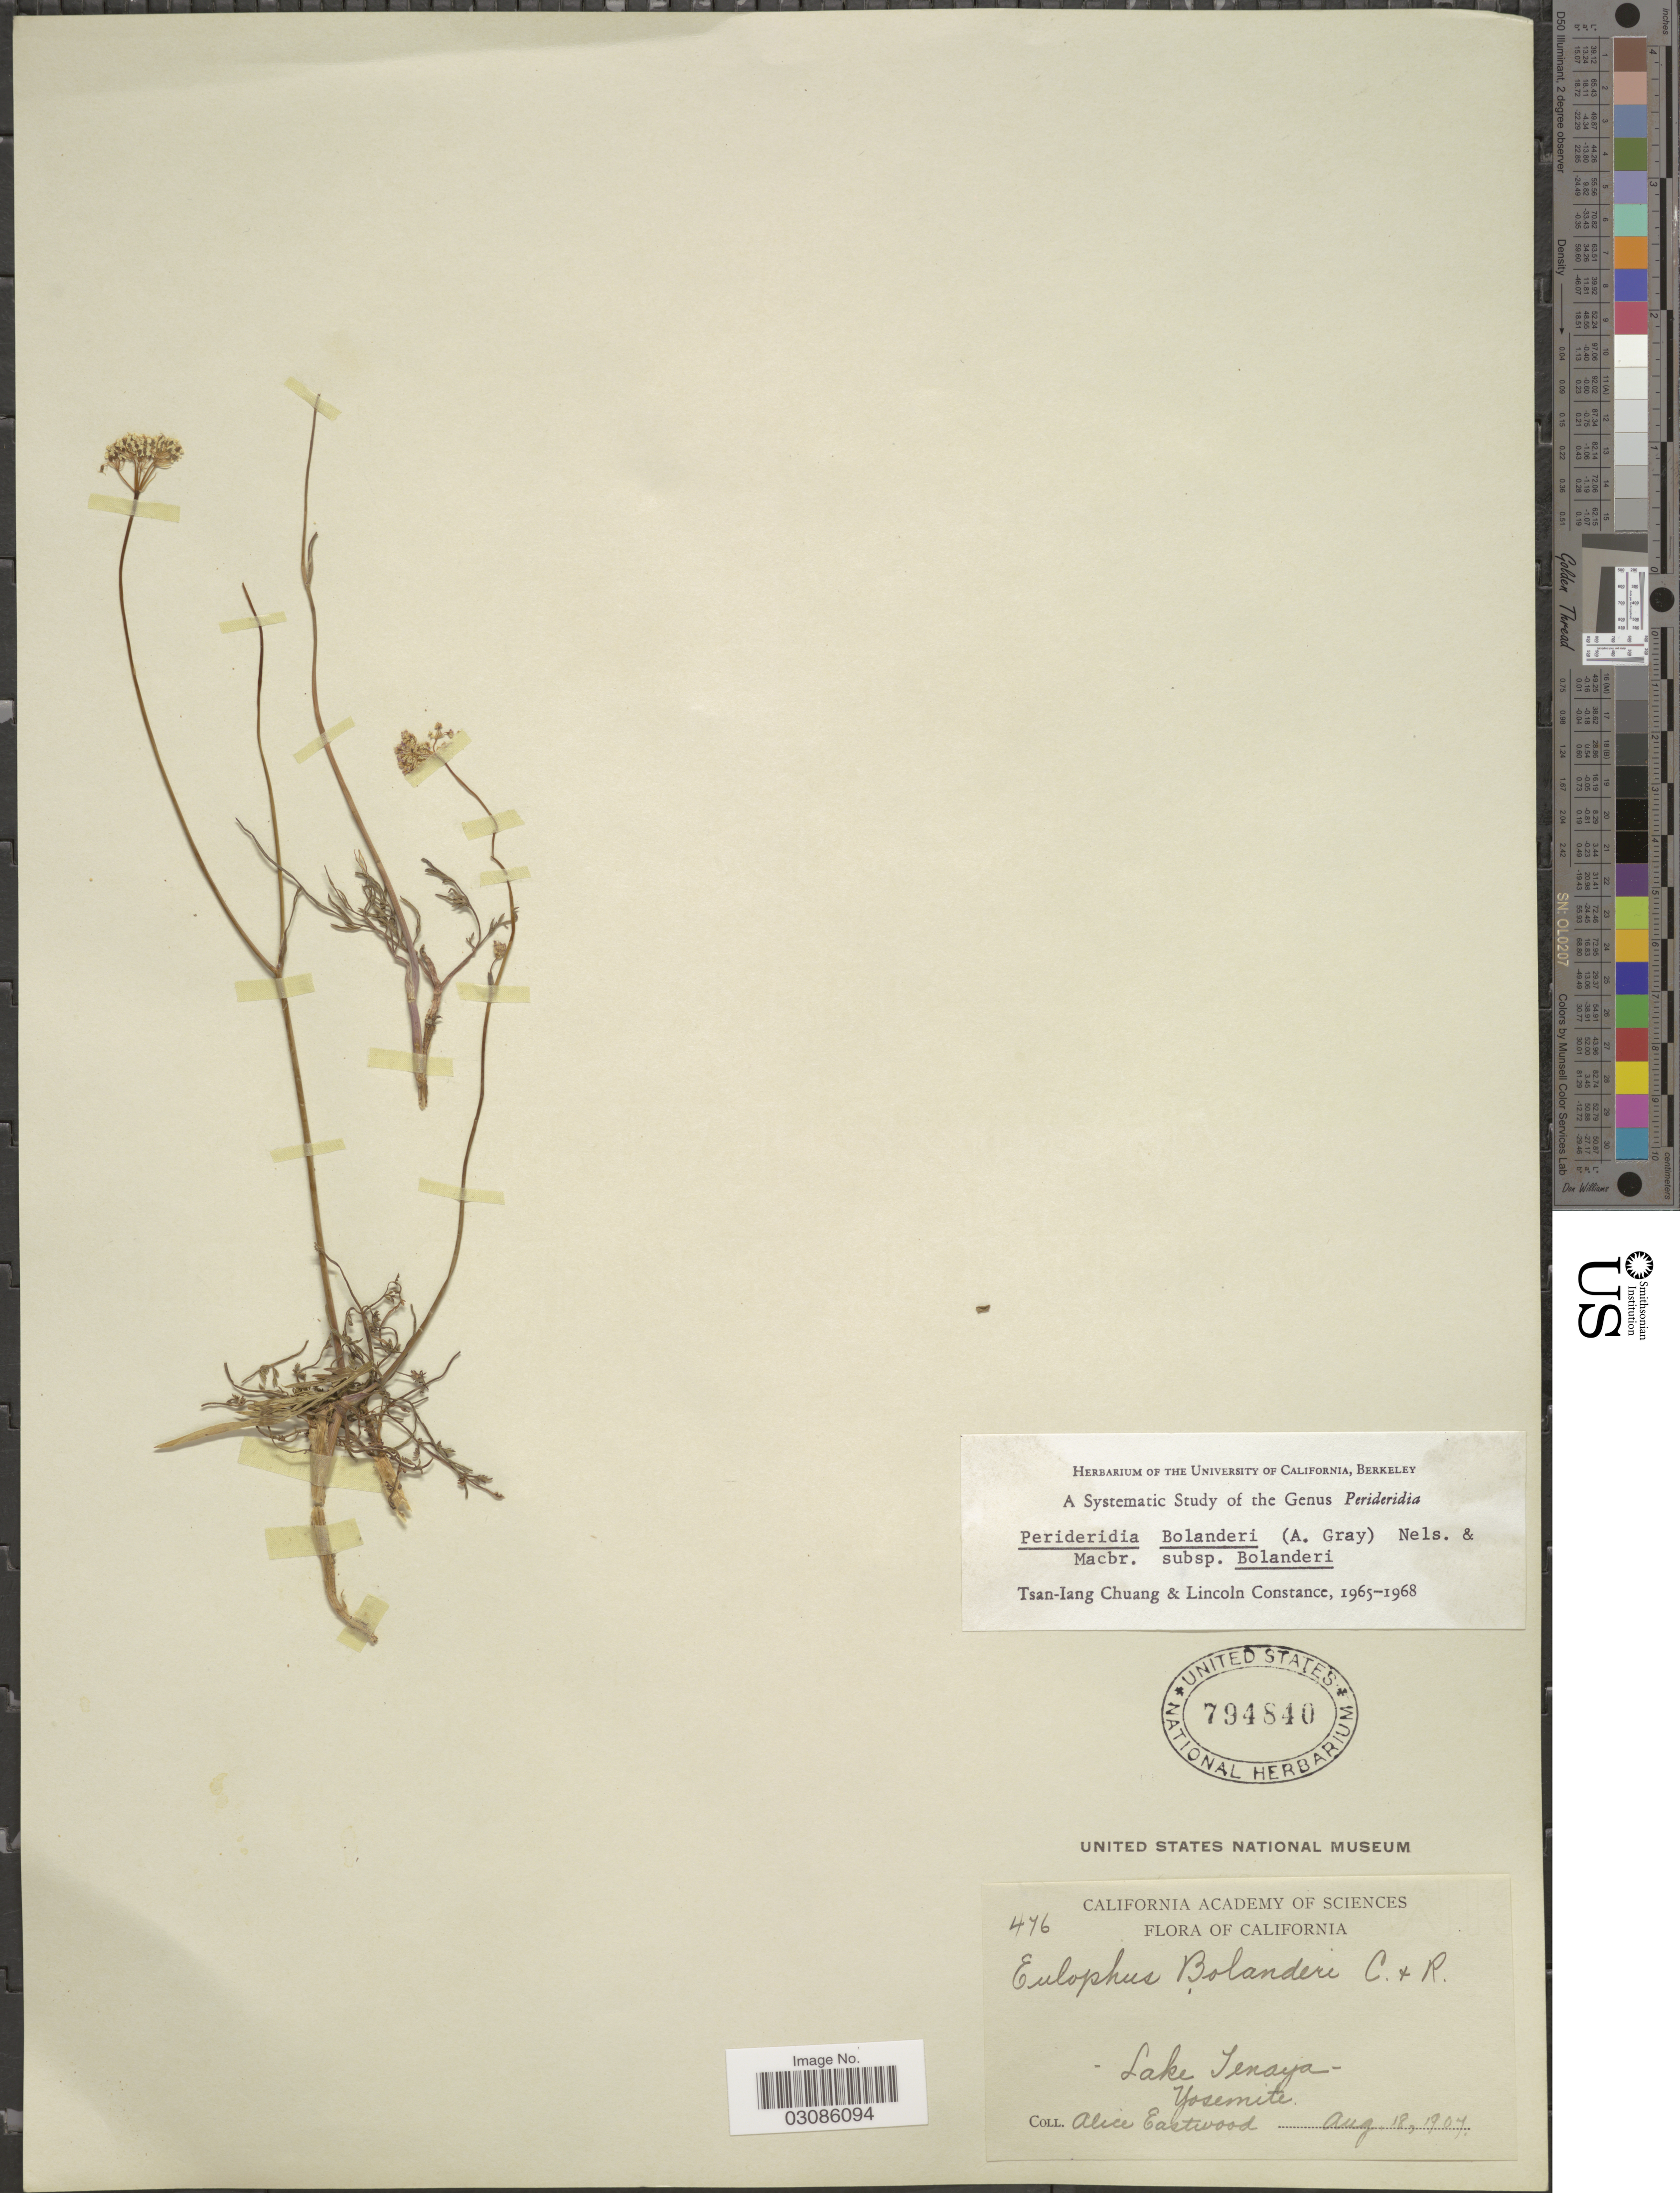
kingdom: Plantae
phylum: Tracheophyta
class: Magnoliopsida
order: Apiales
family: Apiaceae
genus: Perideridia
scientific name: Perideridia bolanderi subsp. bolanderi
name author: (A. Gray) A. Nelson & J.F. Macbr.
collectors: A. Eastwood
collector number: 476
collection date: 1907-08-18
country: United States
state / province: California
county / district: Mariposa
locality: Lake Tenaya - Yosemite.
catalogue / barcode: US 794840